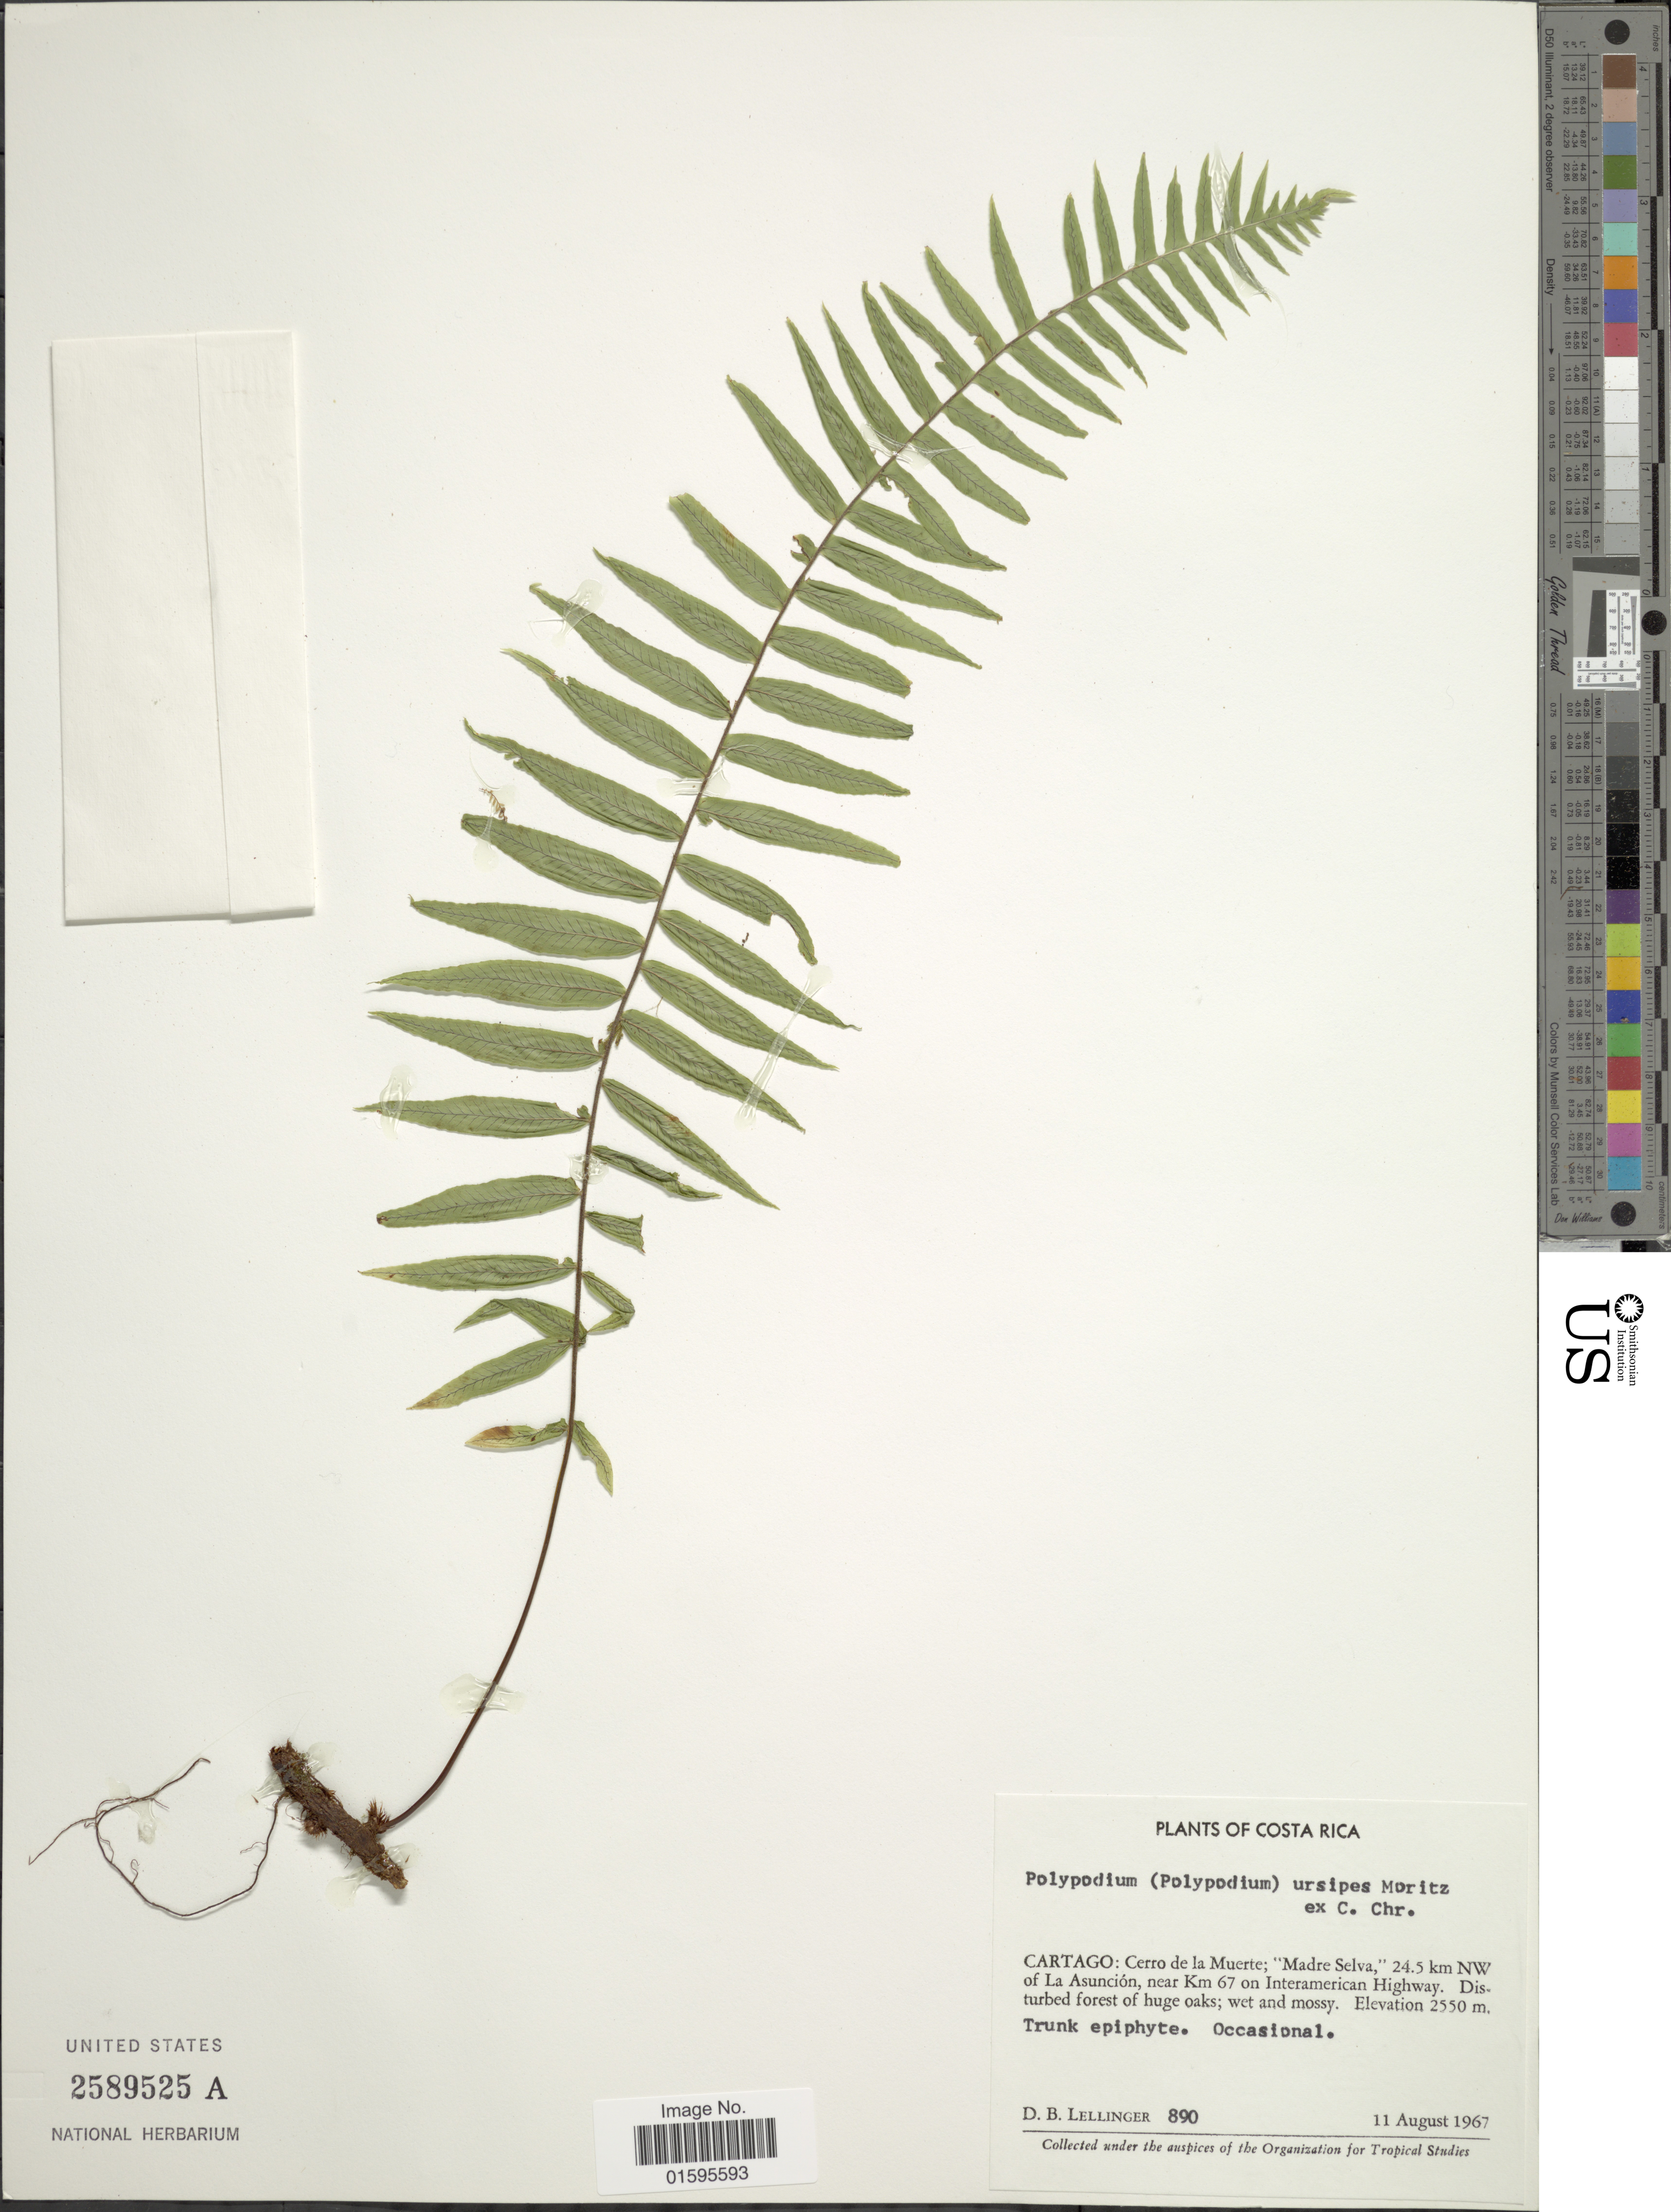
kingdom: Plantae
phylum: Tracheophyta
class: Polypodiopsida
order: Polypodiales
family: Polypodiaceae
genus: Polypodium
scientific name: Polypodium ursipes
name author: Moritz ex C. Chr.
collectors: D. B. Lellinger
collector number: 890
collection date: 1967-08-11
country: Costa Rica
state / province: Cartago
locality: Cartago: Cerro de la Muerte, Madre Selva, 24.5 km NW of La Asuncion, near Km 67 on Interamerican Highway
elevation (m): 2550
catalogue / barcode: US 2589525A